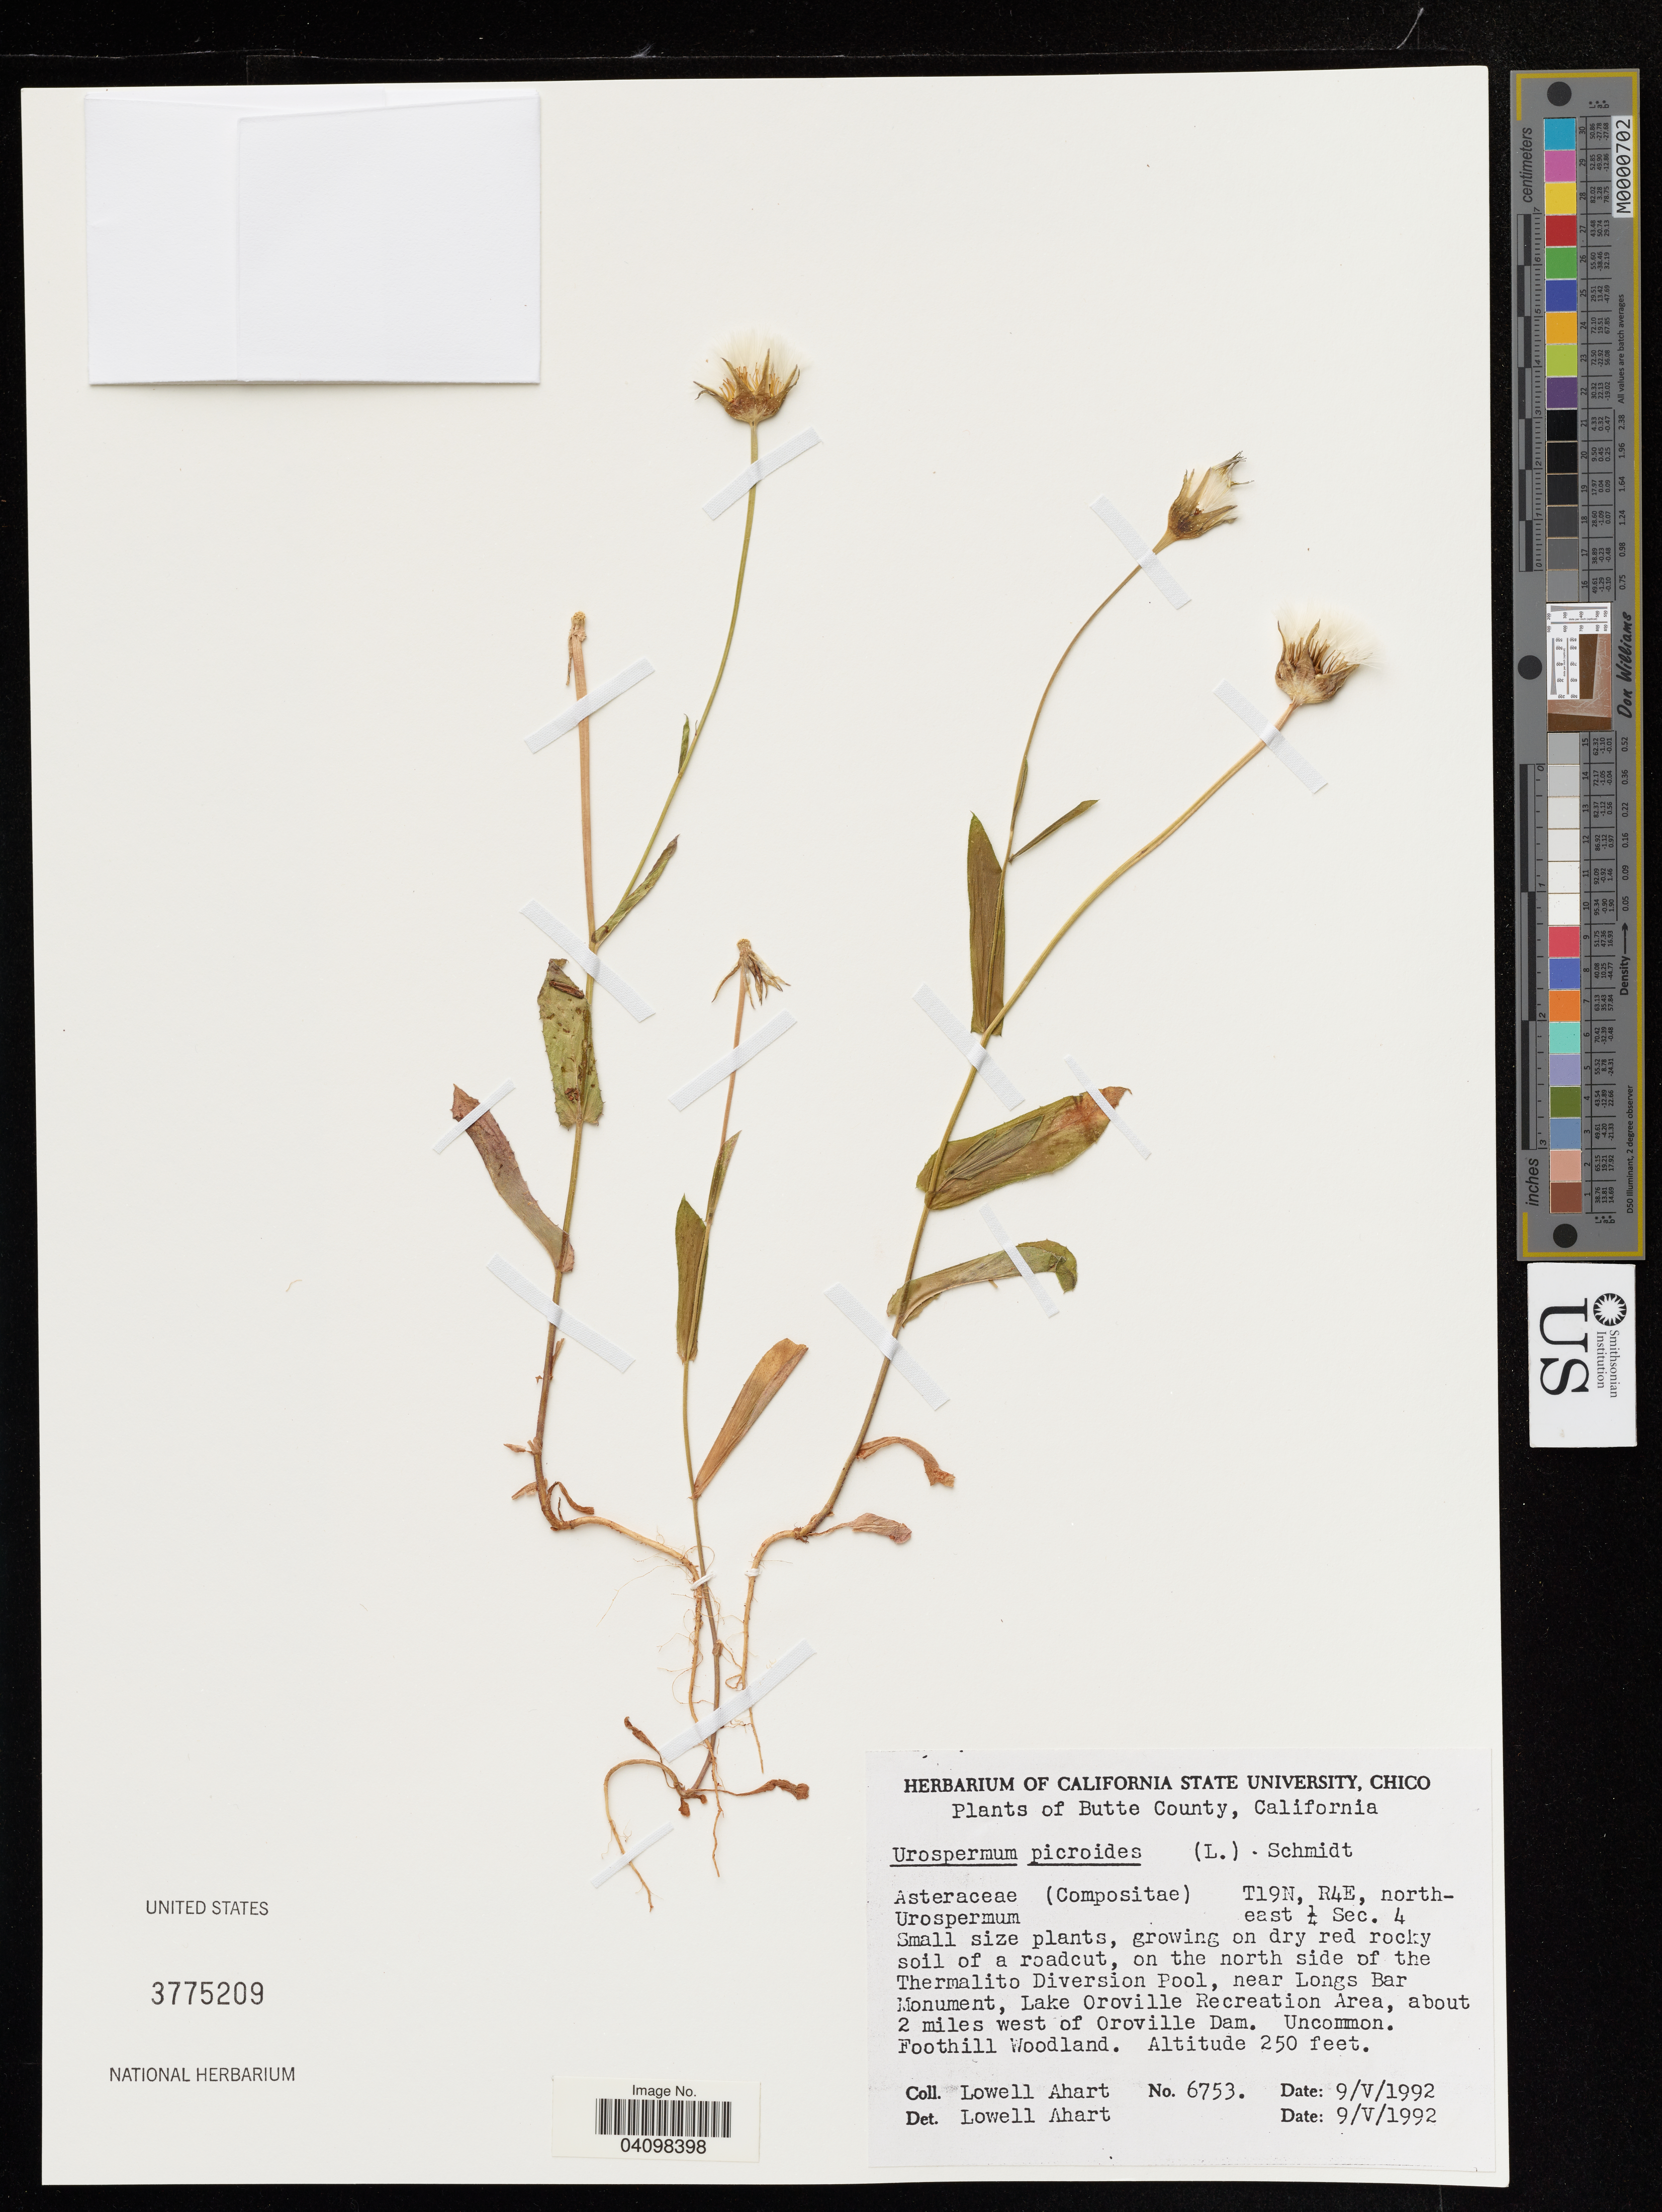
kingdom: Plantae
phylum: Tracheophyta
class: Magnoliopsida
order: Asterales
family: Asteraceae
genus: Urospermum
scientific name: Urospermum picroides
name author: (L.) F.W. Schmidt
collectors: L. Ahart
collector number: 6753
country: United States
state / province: California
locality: Thermalito Diversion Pool, near Longs Bar Monument, Lake Oroville Recreation Area, about 2 miles west of Oroville Dam. Uncommon. Foothill Woodland.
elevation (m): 76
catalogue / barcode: US 3775209